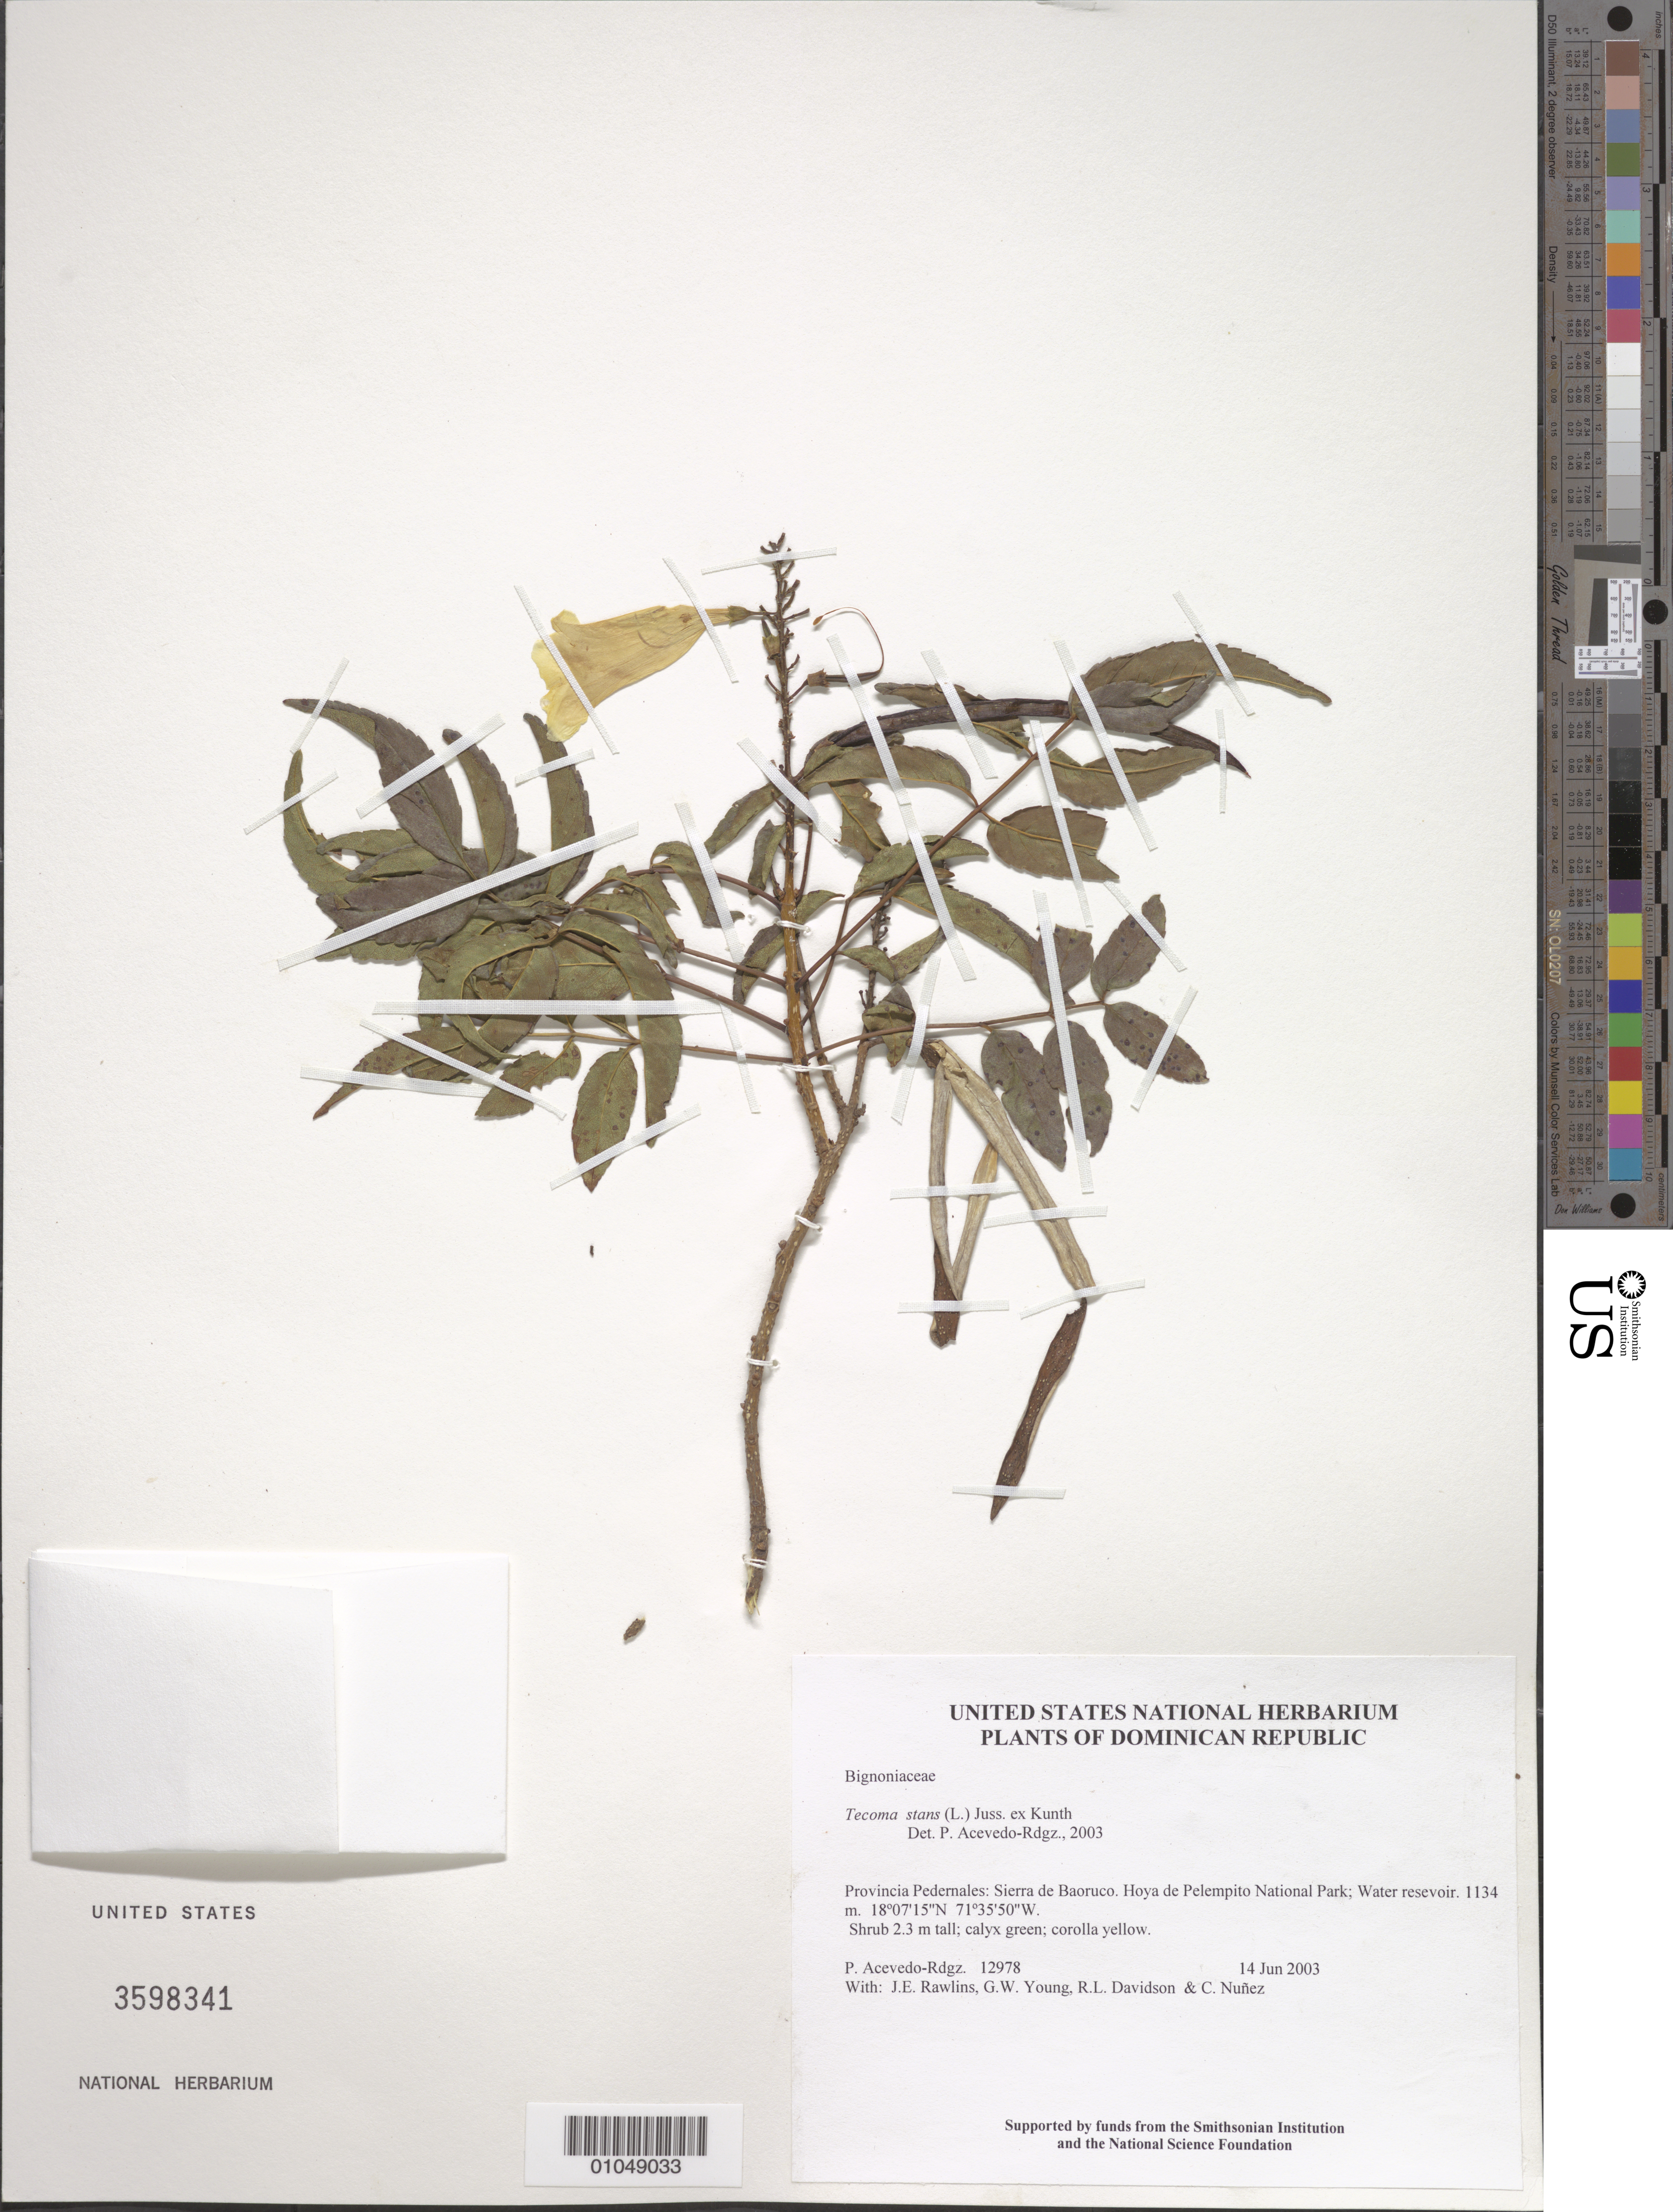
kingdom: Plantae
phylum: Tracheophyta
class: Magnoliopsida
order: Lamiales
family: Bignoniaceae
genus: Tecoma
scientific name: Tecoma stans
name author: (L.) Juss. ex Kunth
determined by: Acevedo-Rodríguez, P., (BOT), Smithsonian Institution - National Museum of Natural History (UNITED STATES)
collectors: P. Acevedo-Rodr., J. Rawlins, G. Young, R. Davidson & C. Nunez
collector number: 12978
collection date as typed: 14 Jun 2003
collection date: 2003-06-14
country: Dominican Republic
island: Hispaniola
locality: Provincia Pedernales: Sierra de Baoruco. Hoya de Pelempito National Park; Water reservoir.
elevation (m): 1134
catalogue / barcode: US 3598341